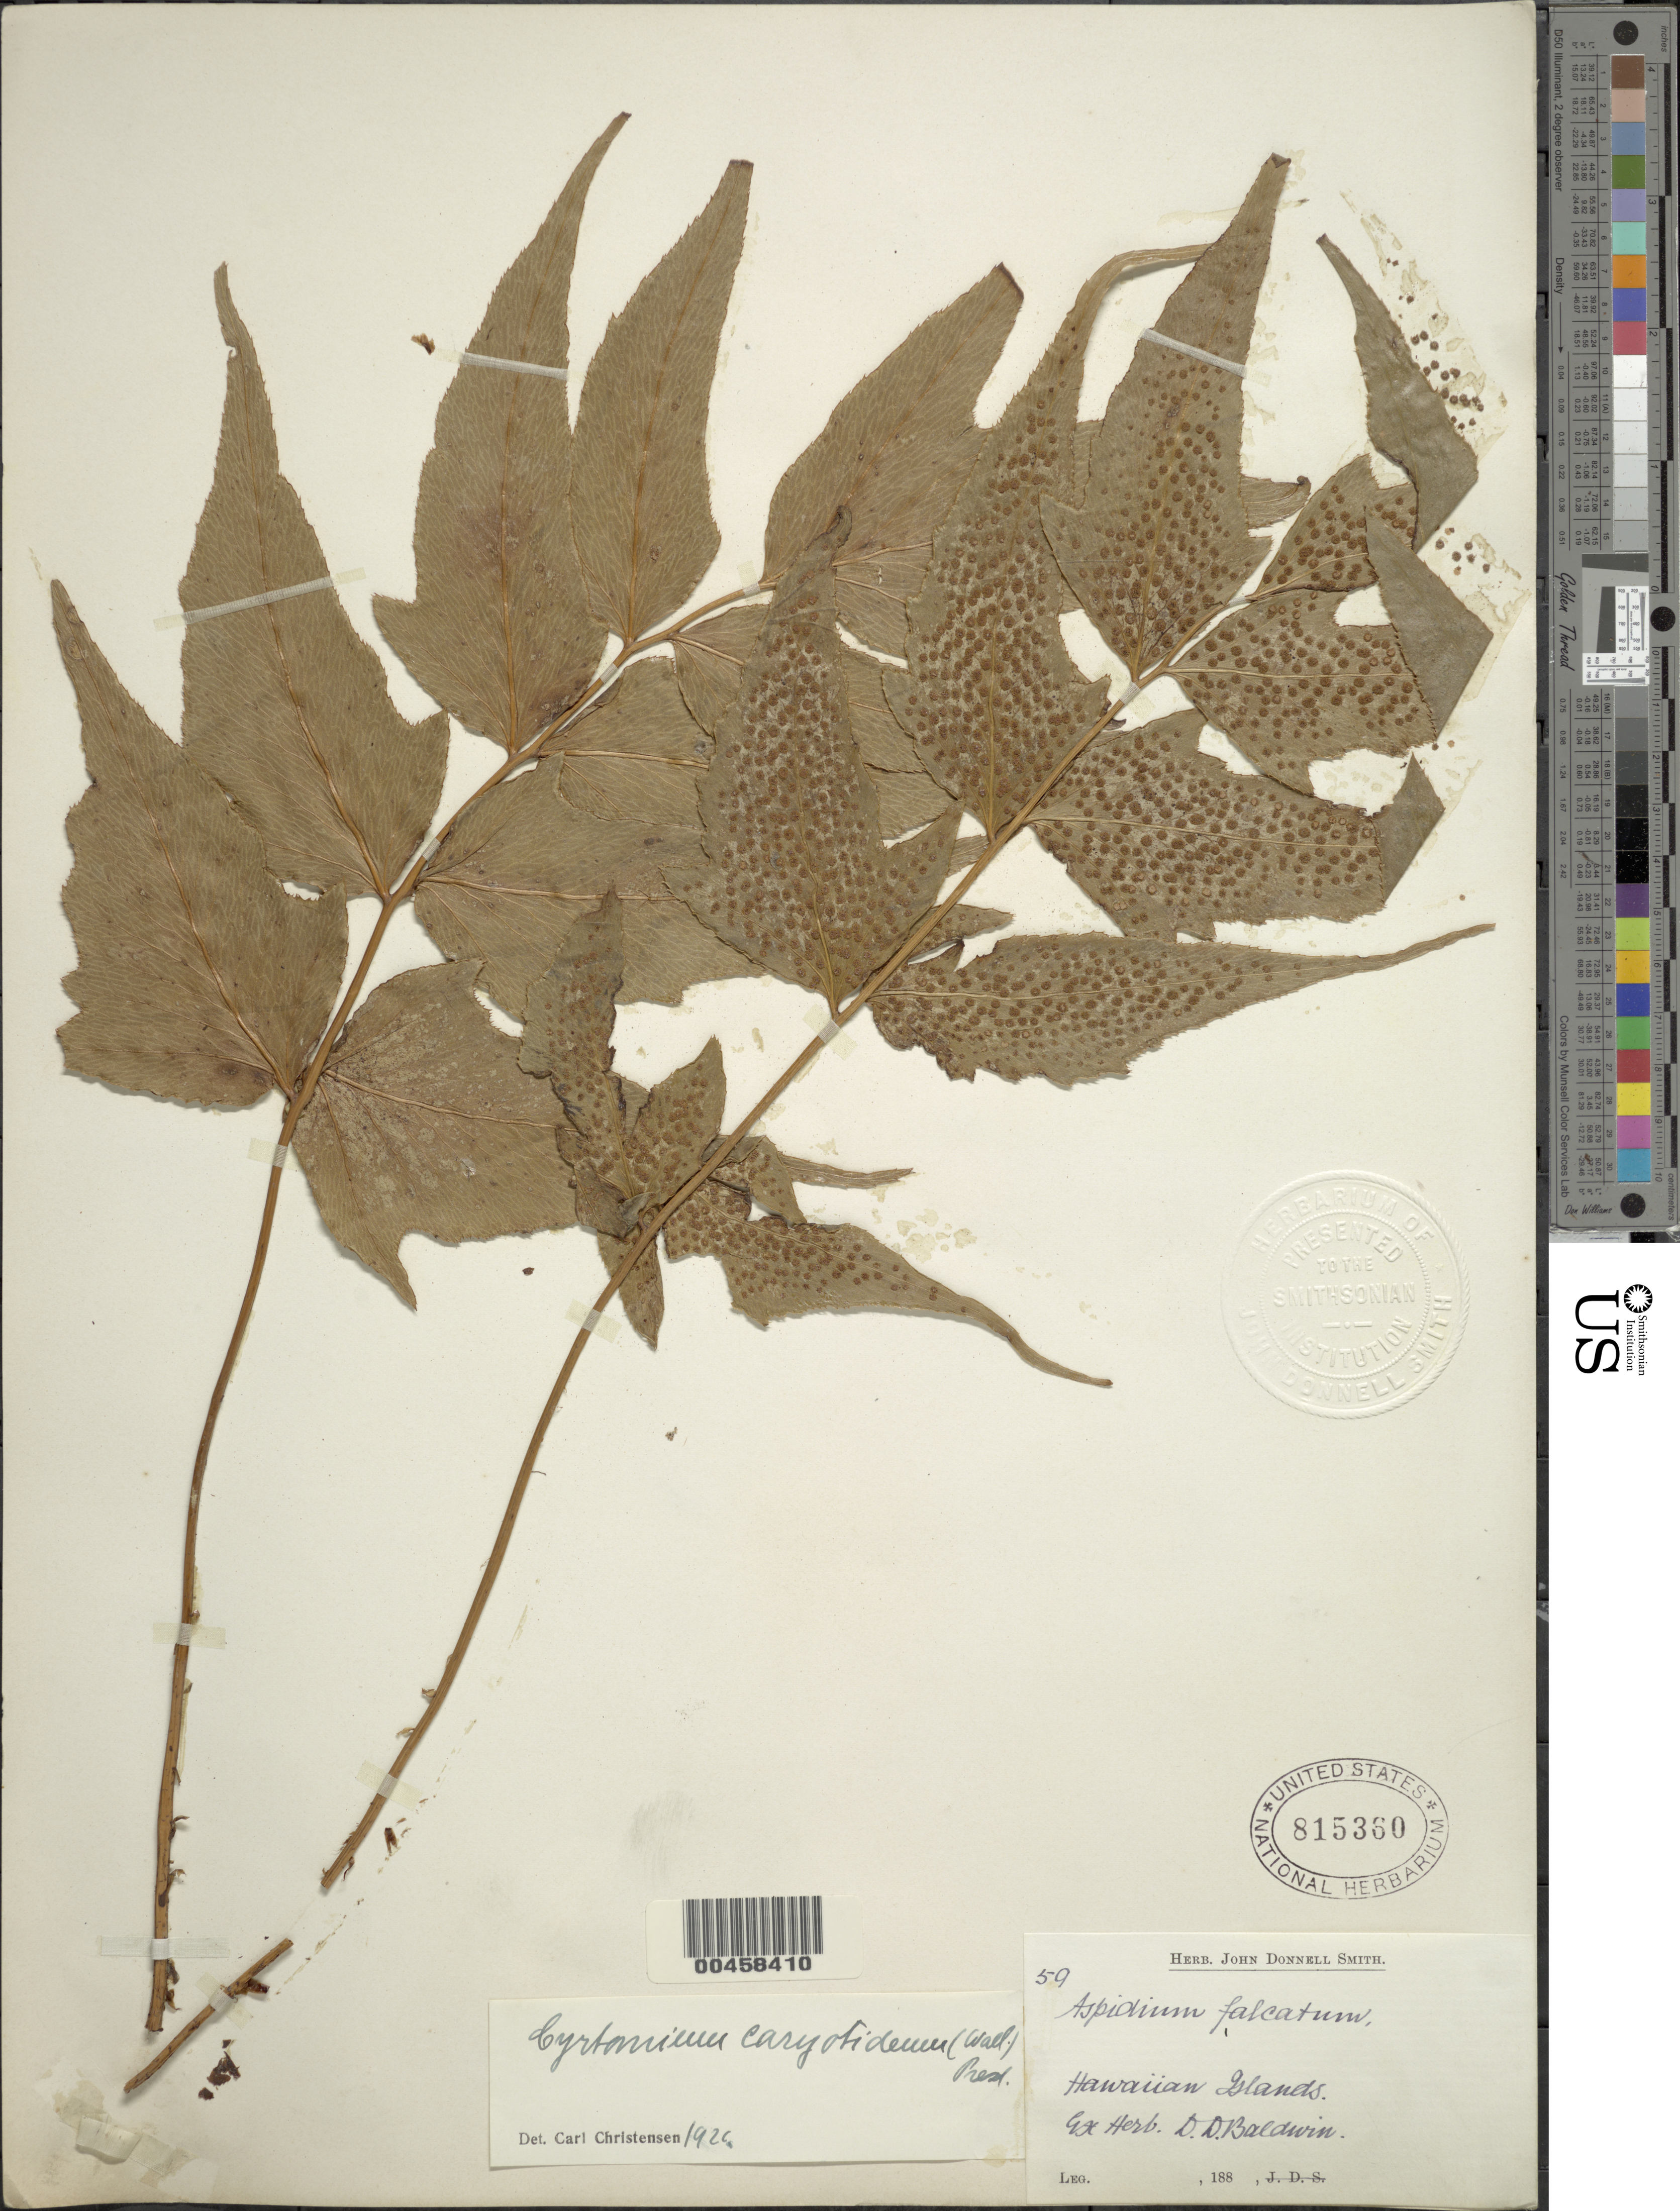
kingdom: Plantae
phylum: Tracheophyta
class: Polypodiopsida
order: Polypodiales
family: Dryopteridaceae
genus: Cyrtomium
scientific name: Cyrtomium caryotideum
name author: (Wall. ex Hook. & Grev.) C. Presl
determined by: Christensen, C.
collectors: D. Baldwin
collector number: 59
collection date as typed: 188-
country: United States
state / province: Hawaii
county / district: Hawaii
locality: Hawaiian Islands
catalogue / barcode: US 815360